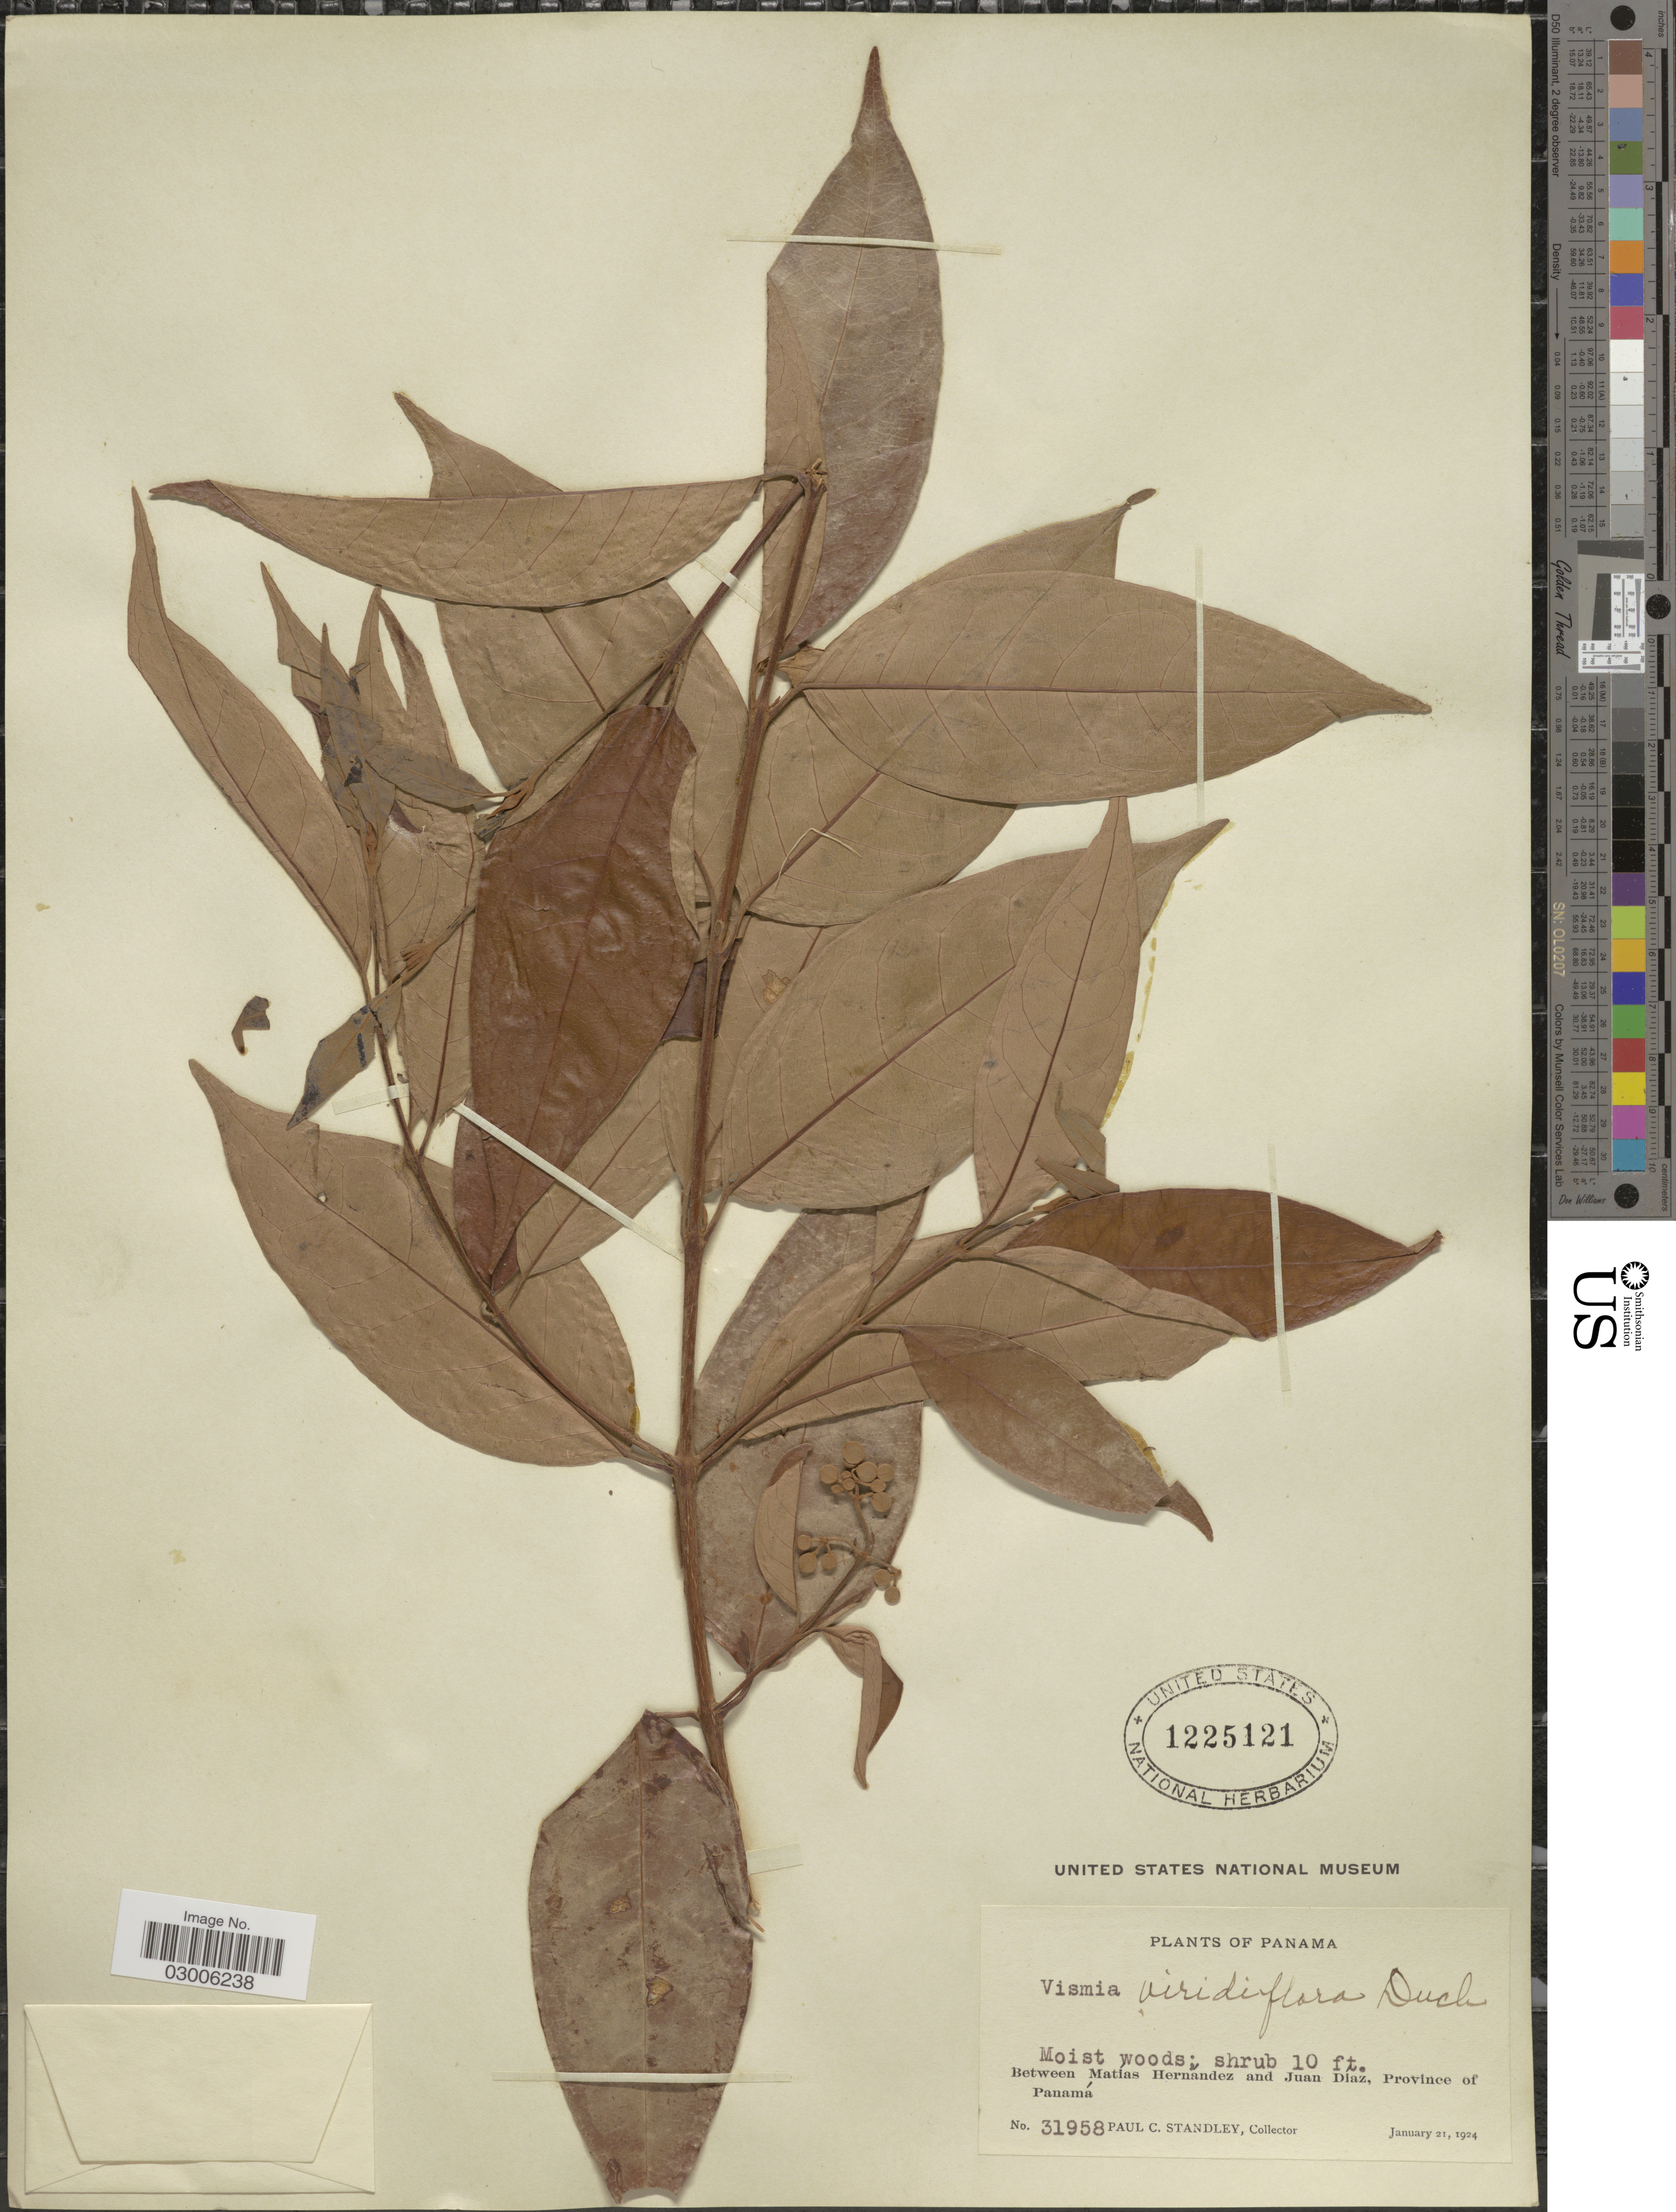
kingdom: Plantae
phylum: Tracheophyta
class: Magnoliopsida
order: Malpighiales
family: Hypericaceae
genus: Vismia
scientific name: Vismia billbergiana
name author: Beurl.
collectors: P. C. Standley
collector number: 31958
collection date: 1924-01-21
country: Panama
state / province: Panamá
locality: Between Matías Hernández and Juan Diaz.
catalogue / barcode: US 1225121